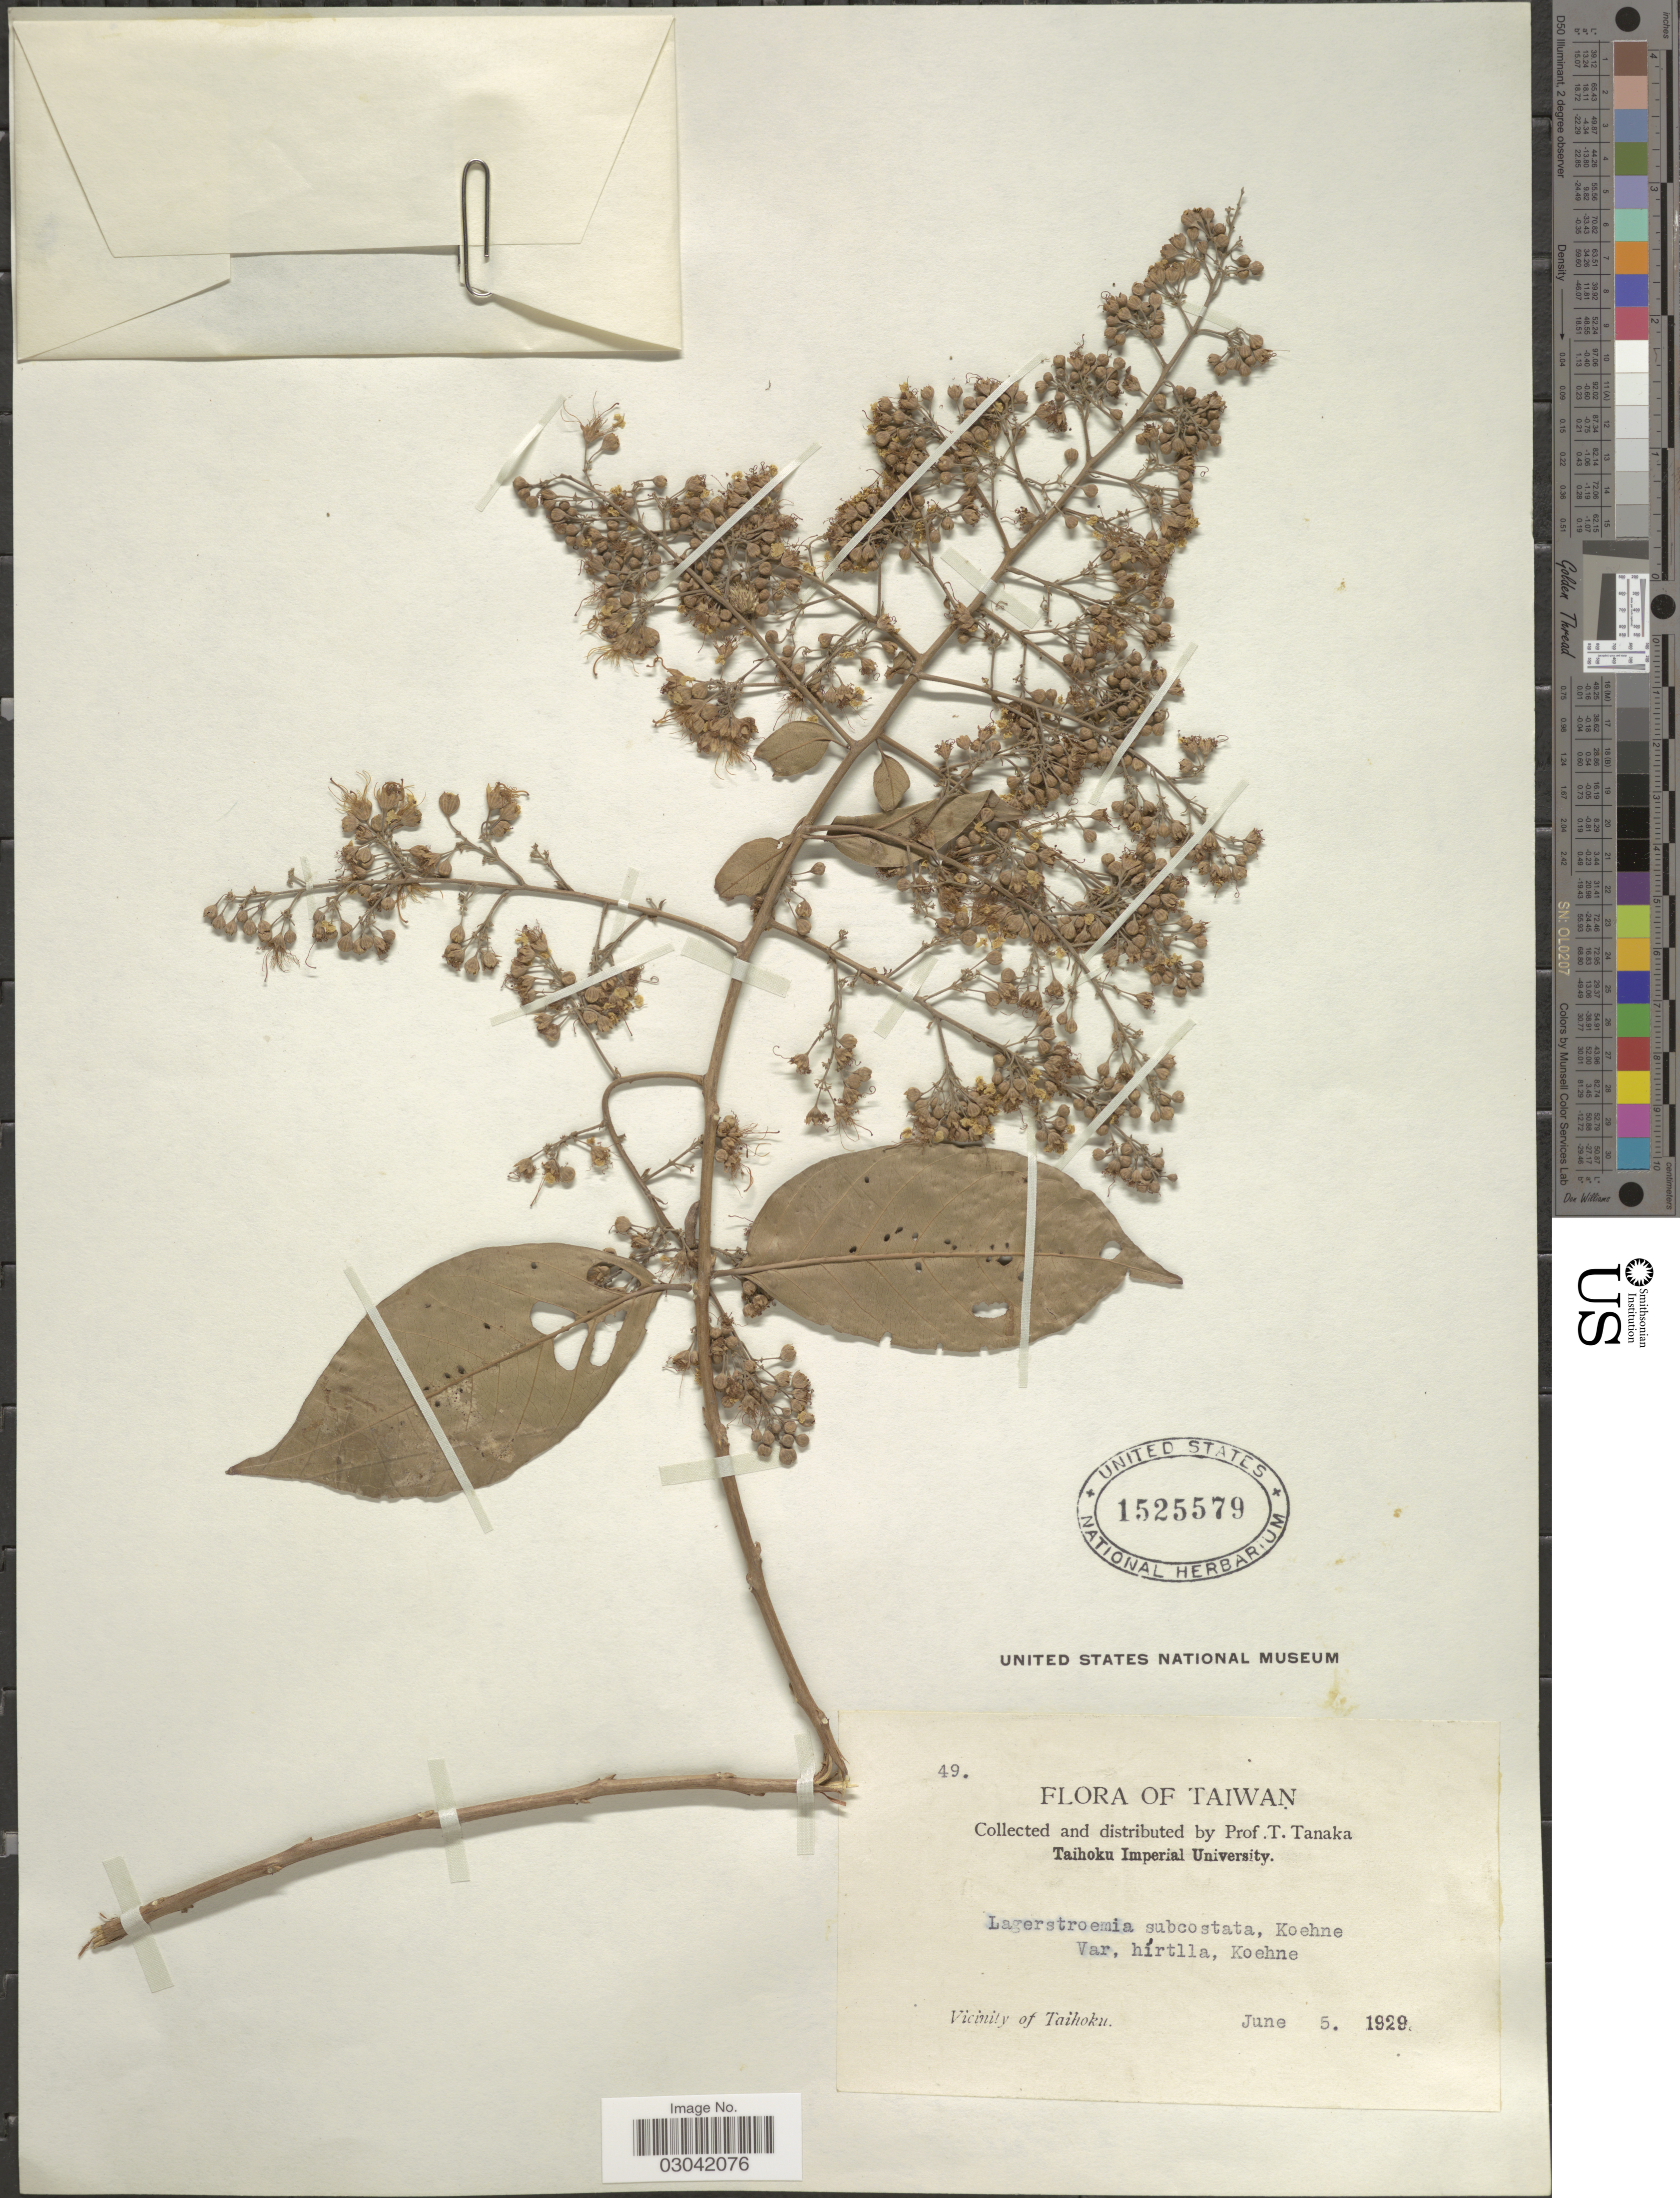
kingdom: Plantae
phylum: Tracheophyta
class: Magnoliopsida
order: Myrtales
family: Lythraceae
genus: Lagerstroemia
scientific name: Lagerstroemia subcostata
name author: Koehne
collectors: T. Tanaka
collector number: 49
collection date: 1929-06-05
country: Taiwan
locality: Vicinity of Taihoku.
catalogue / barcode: US 1525579